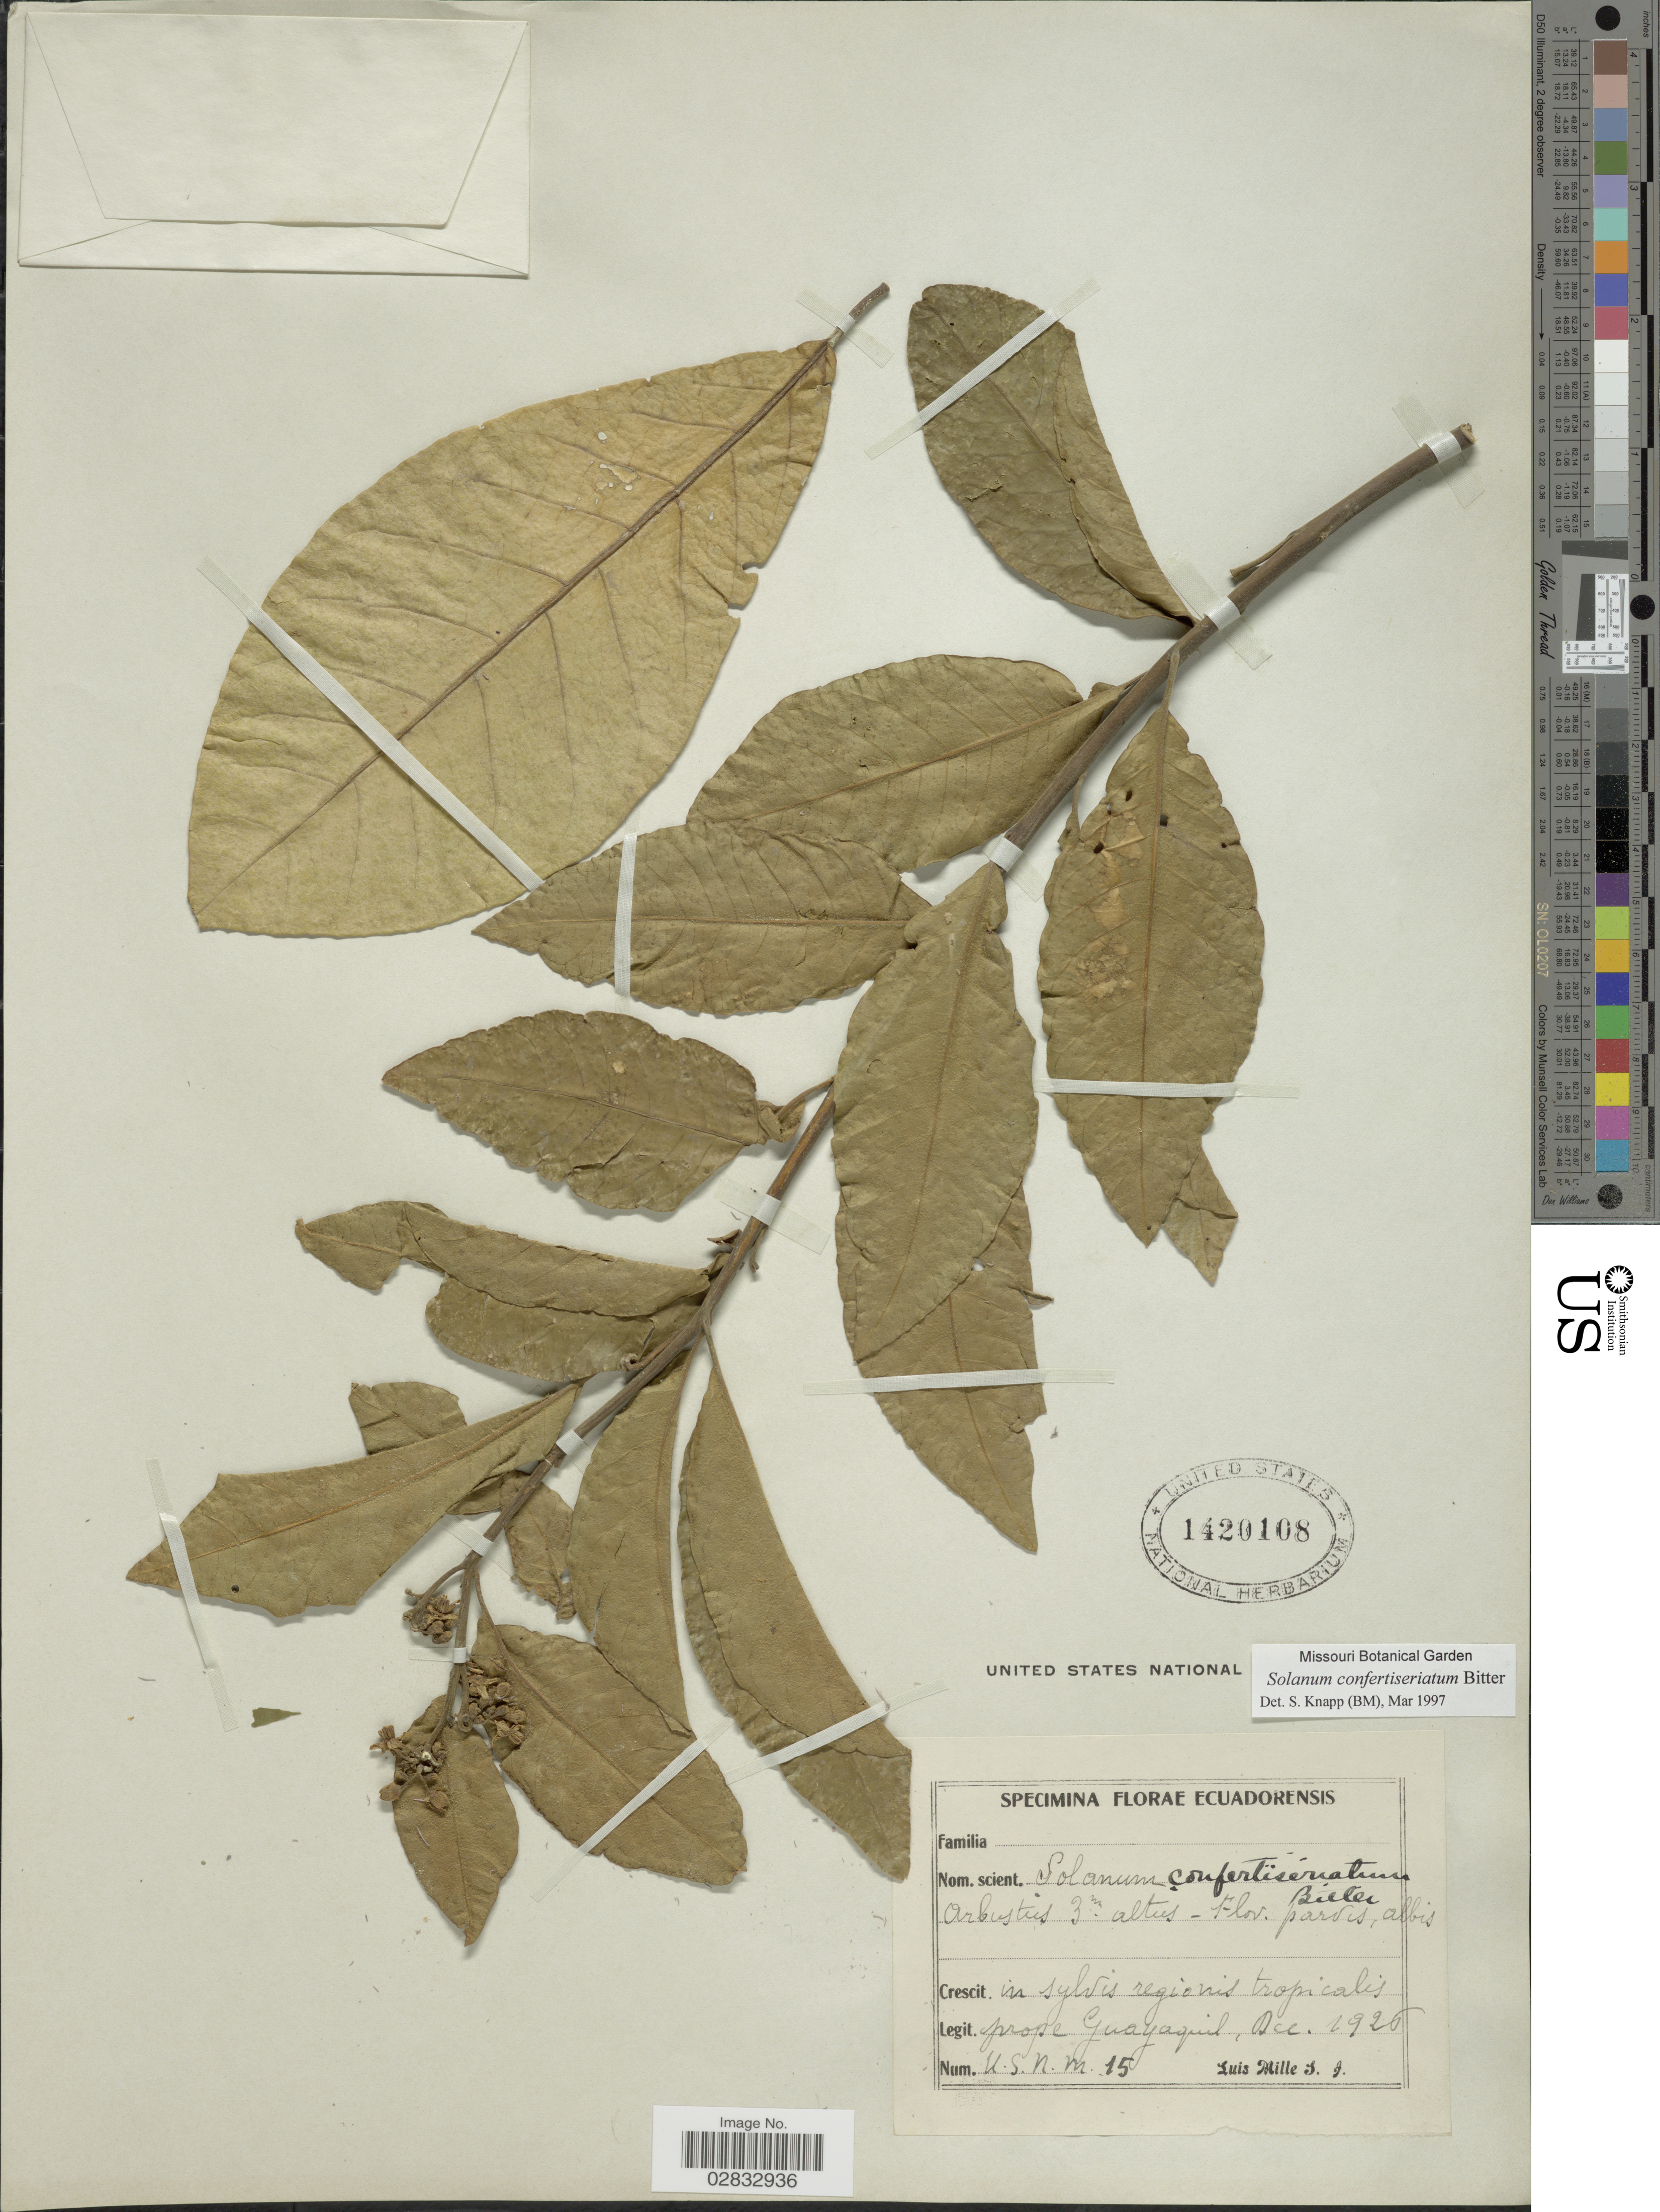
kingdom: Plantae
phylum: Tracheophyta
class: Magnoliopsida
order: Solanales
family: Solanaceae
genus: Solanum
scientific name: Solanum confertiseriatum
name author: Bitter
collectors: L. Mille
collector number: USNM15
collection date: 1926-12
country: Ecuador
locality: Prope Guayaquil.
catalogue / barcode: US 1420108